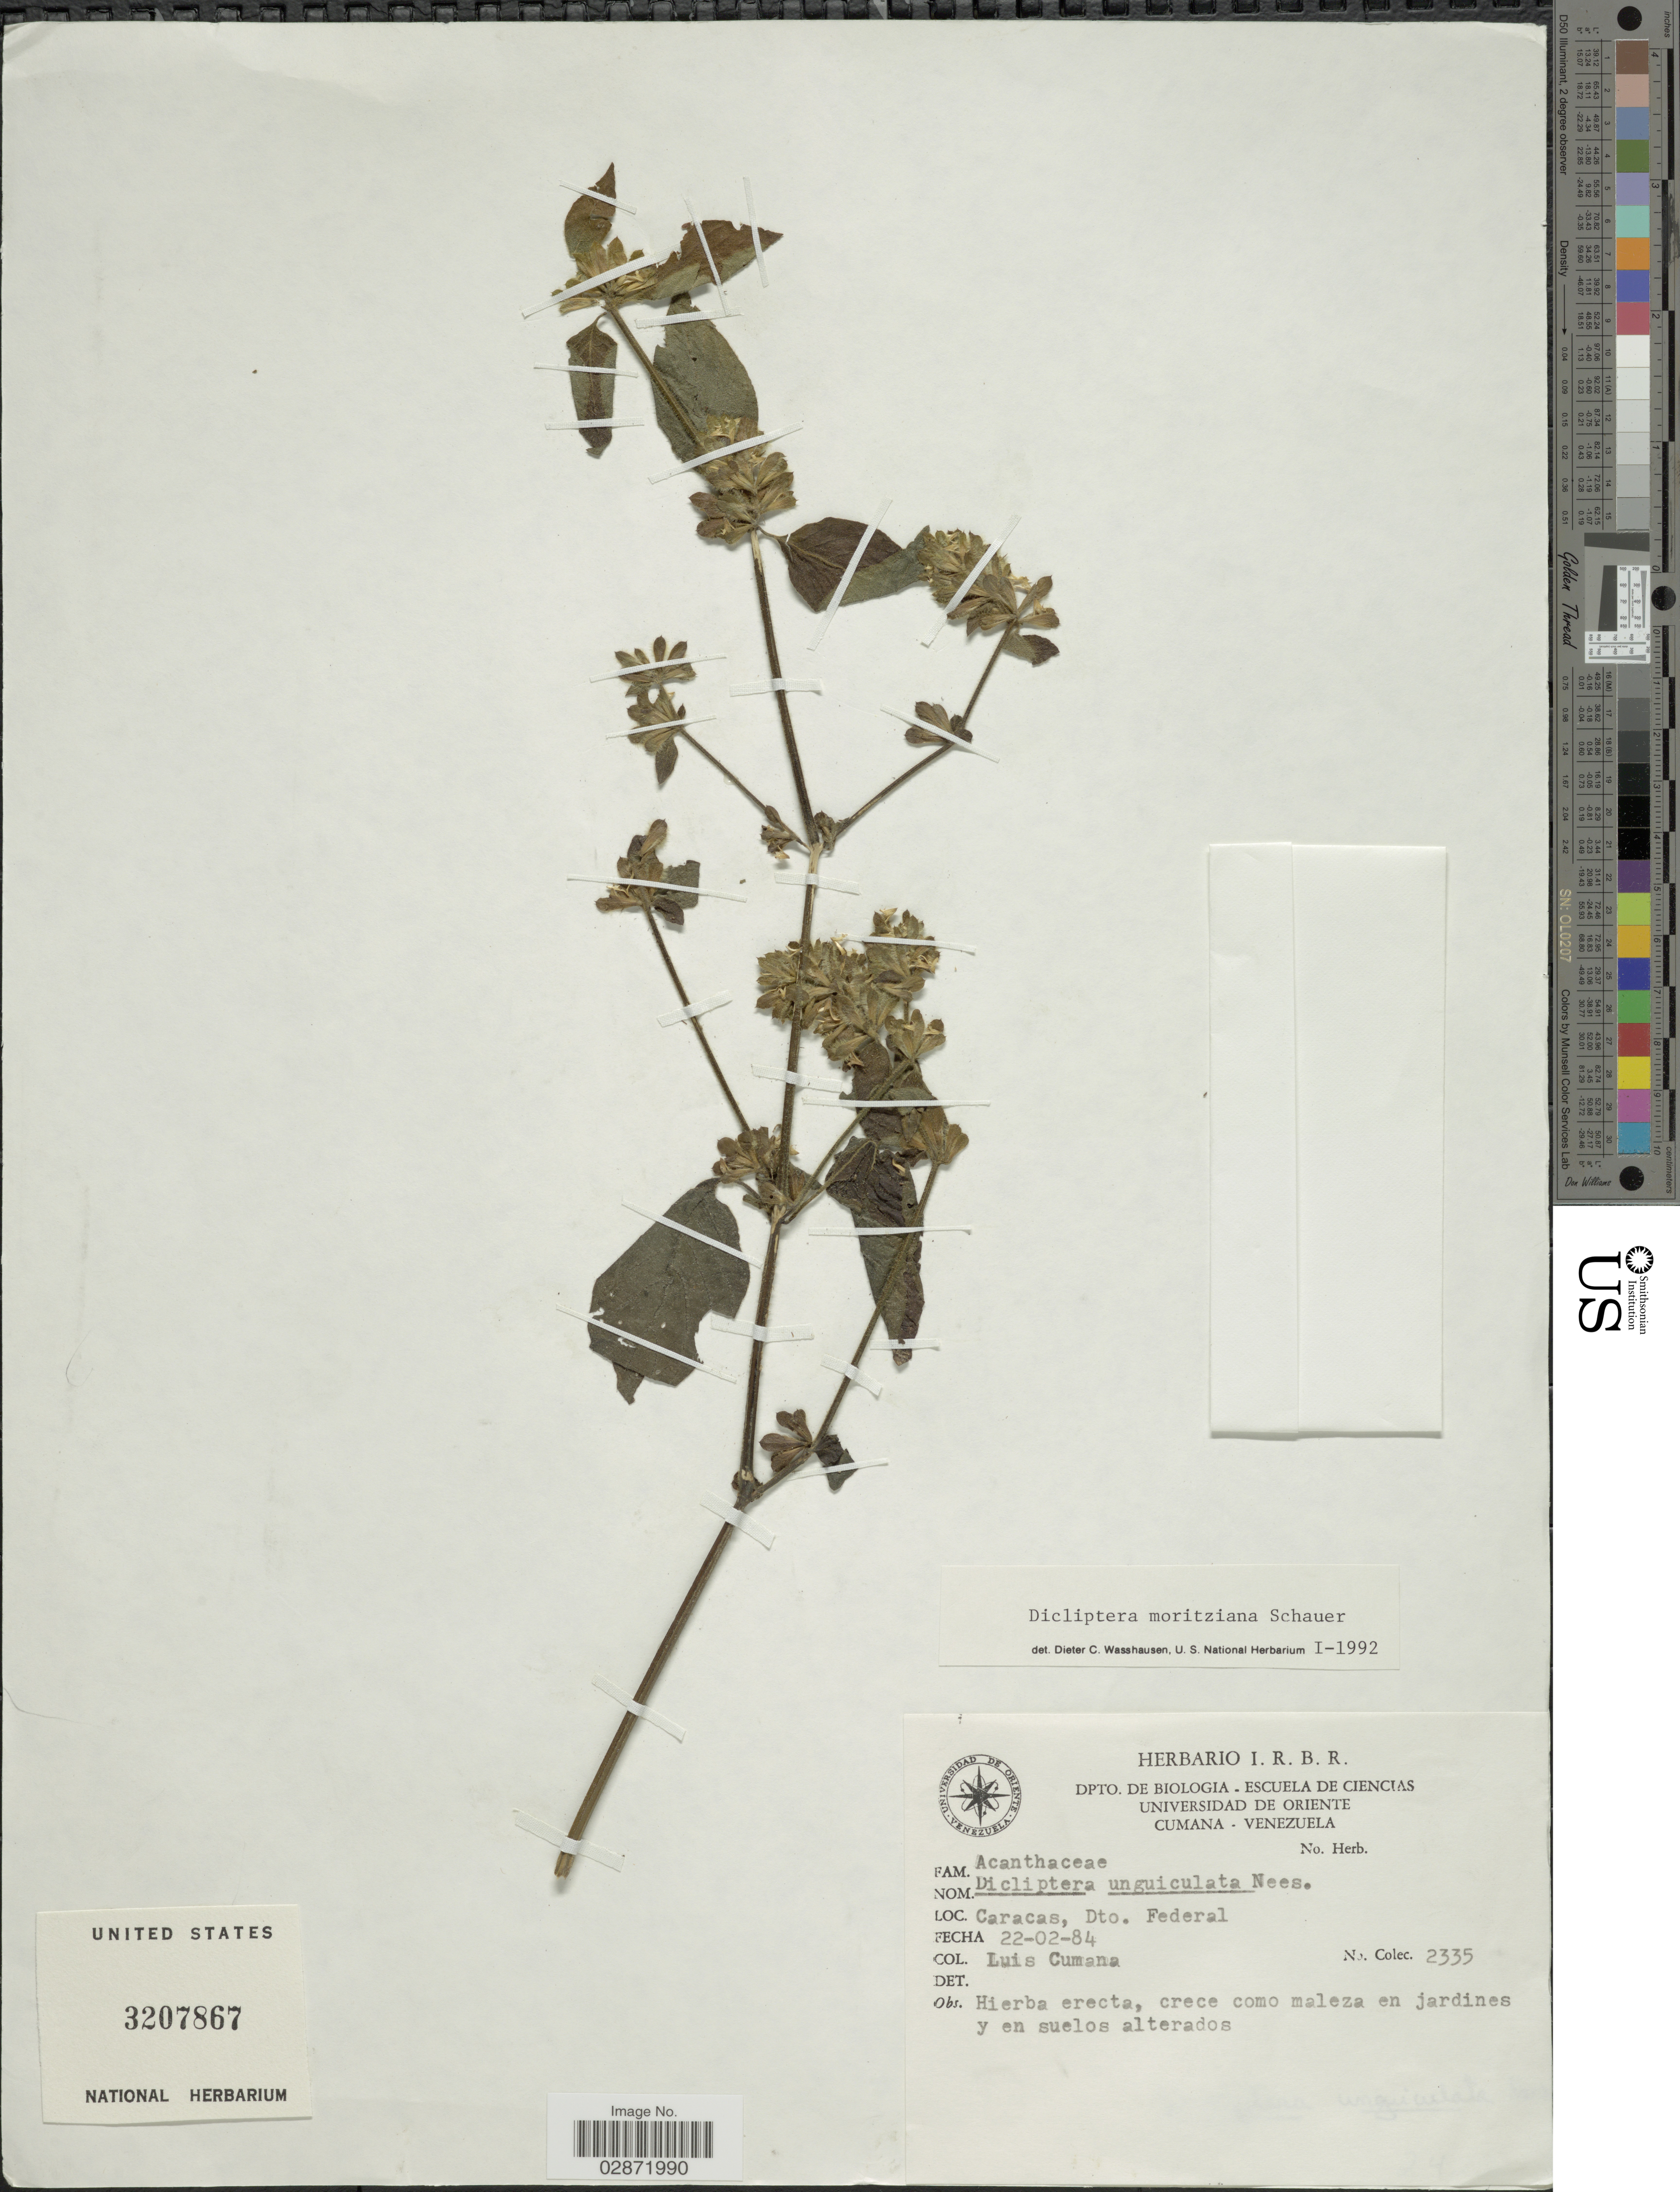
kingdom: Plantae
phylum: Tracheophyta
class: Magnoliopsida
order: Lamiales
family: Acanthaceae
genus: Dicliptera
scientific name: Dicliptera moritziana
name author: S. Schauer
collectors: L. J. Cumaná C.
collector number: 2335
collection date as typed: Transcribed d/m/y: 22/2/84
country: Venezuela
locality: Caracas, Dto. Federal.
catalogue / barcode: US 3207867